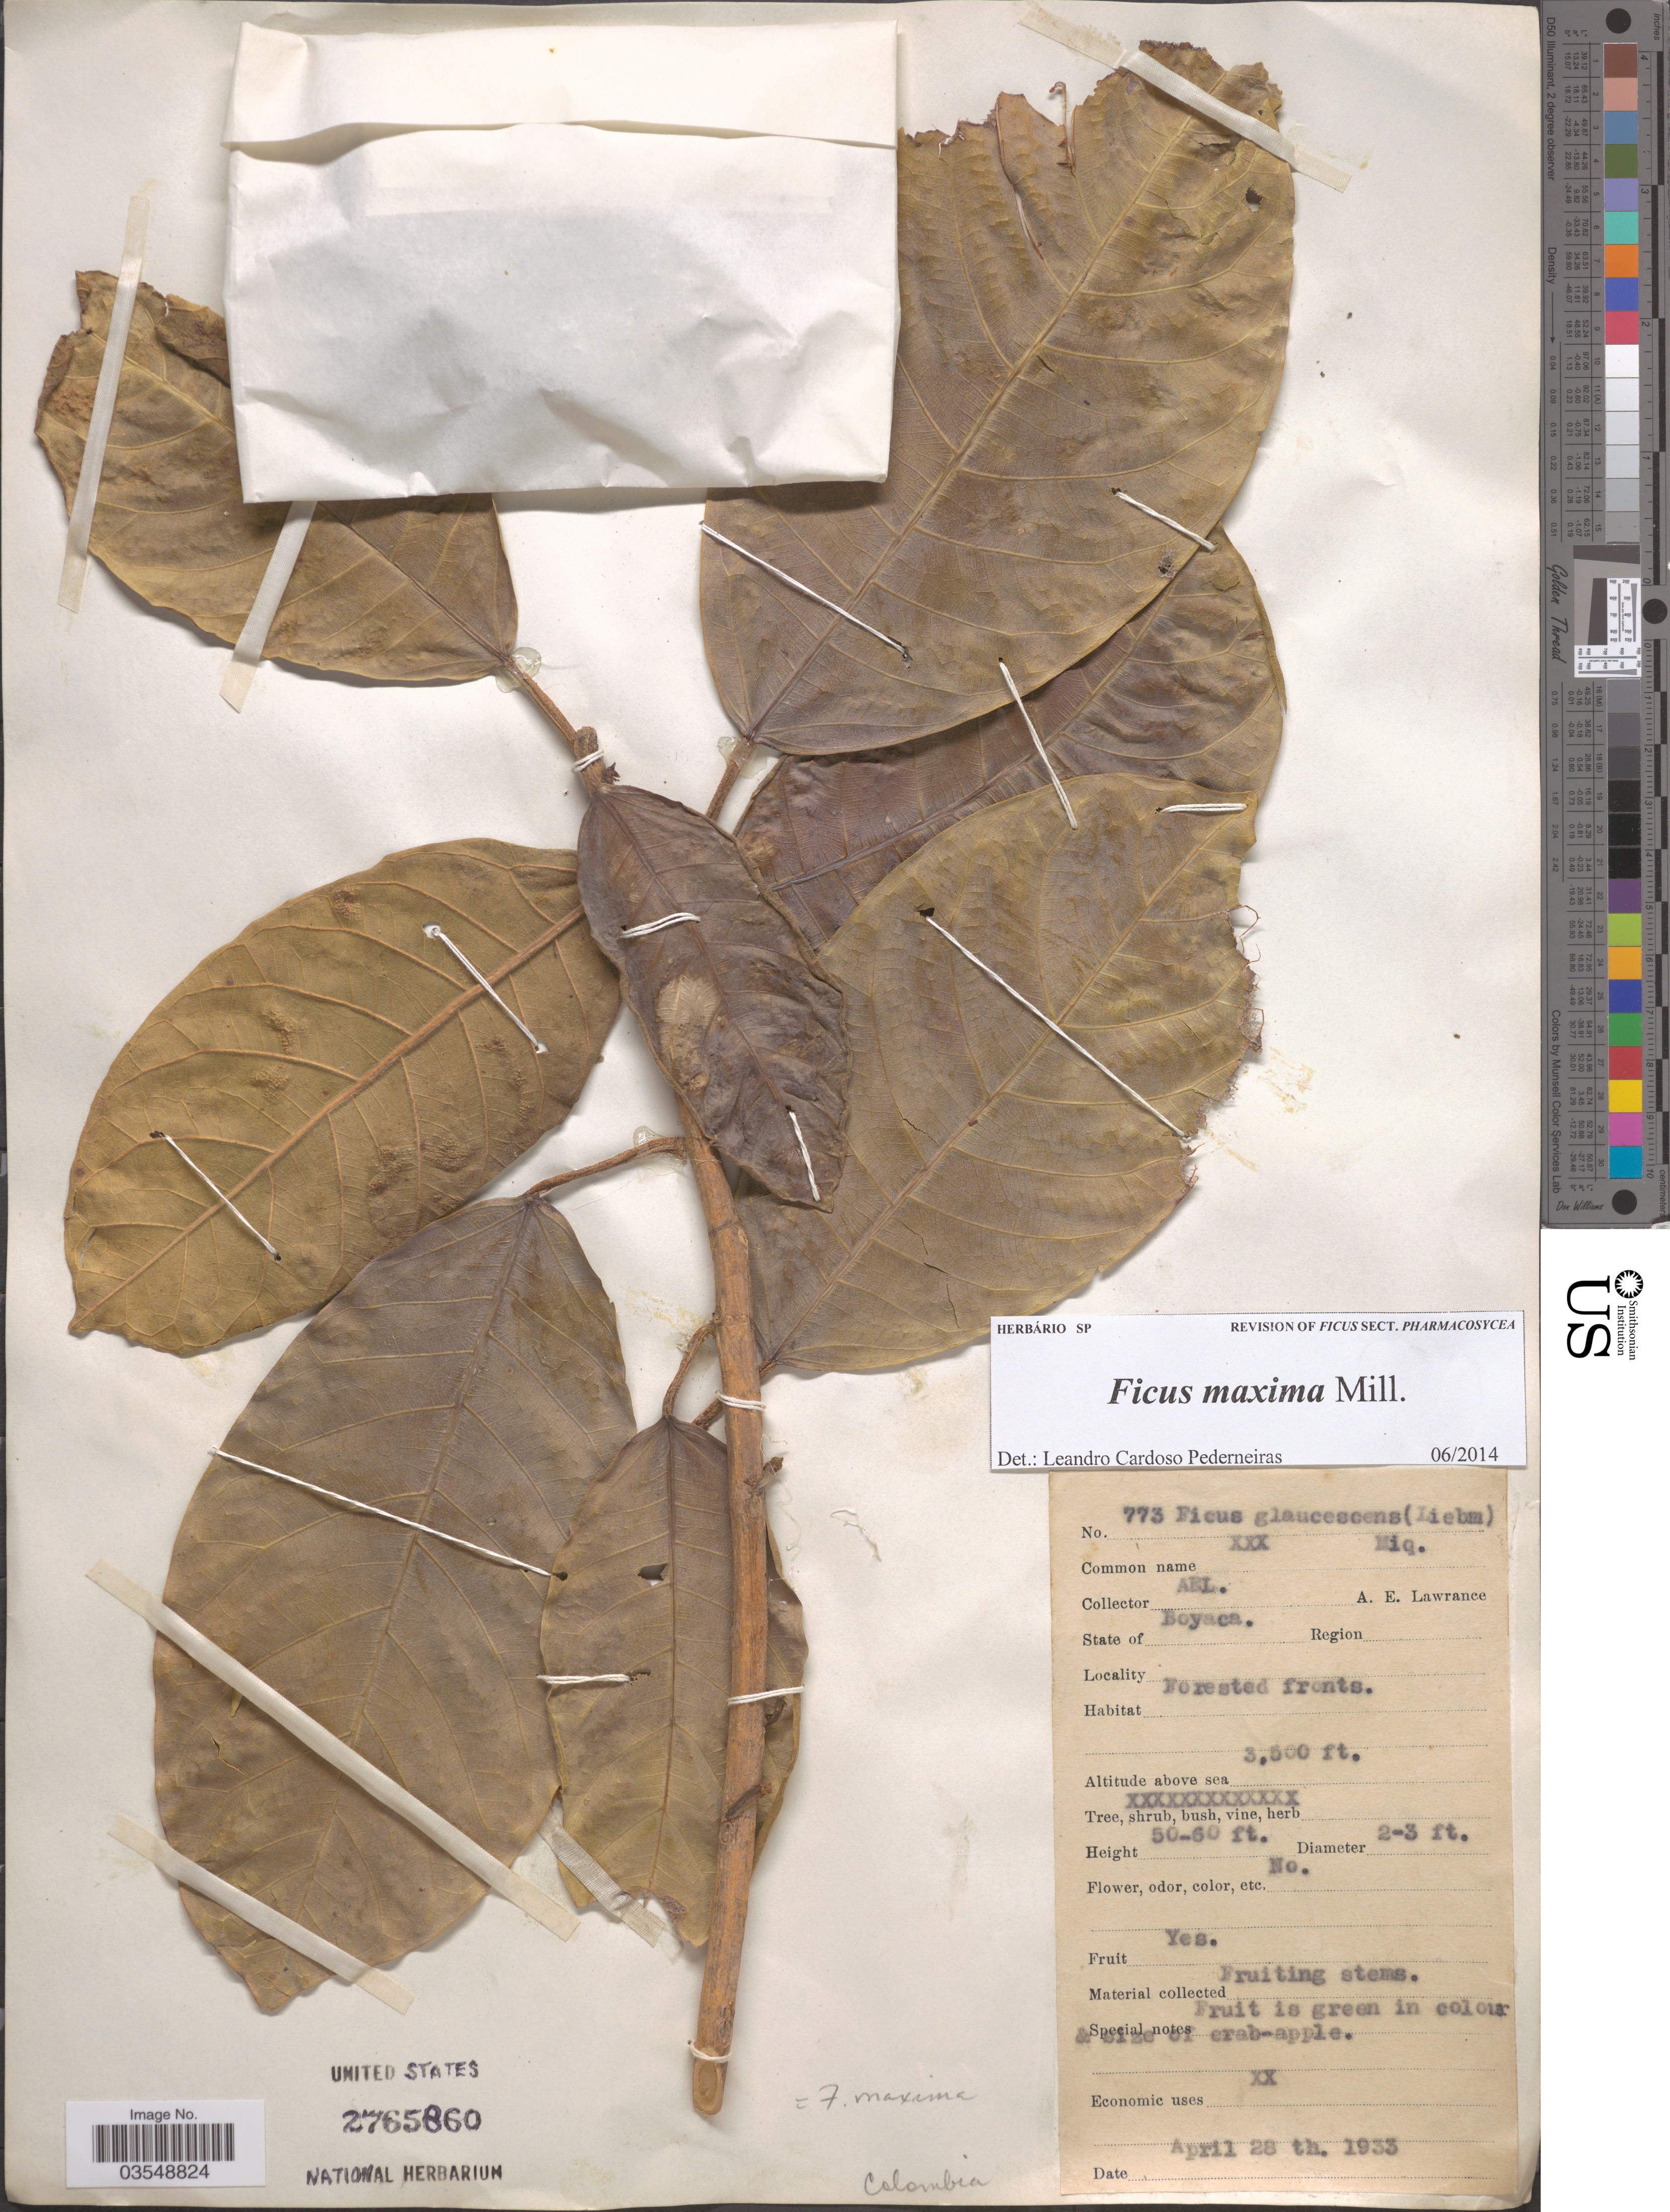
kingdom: Plantae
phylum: Tracheophyta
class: Magnoliopsida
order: Rosales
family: Moraceae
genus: Ficus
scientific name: Ficus maxima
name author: Mill.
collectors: A. Lawrance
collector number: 773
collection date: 1933-04-28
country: Colombia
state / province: Boyacá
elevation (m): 1067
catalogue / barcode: US 2765860